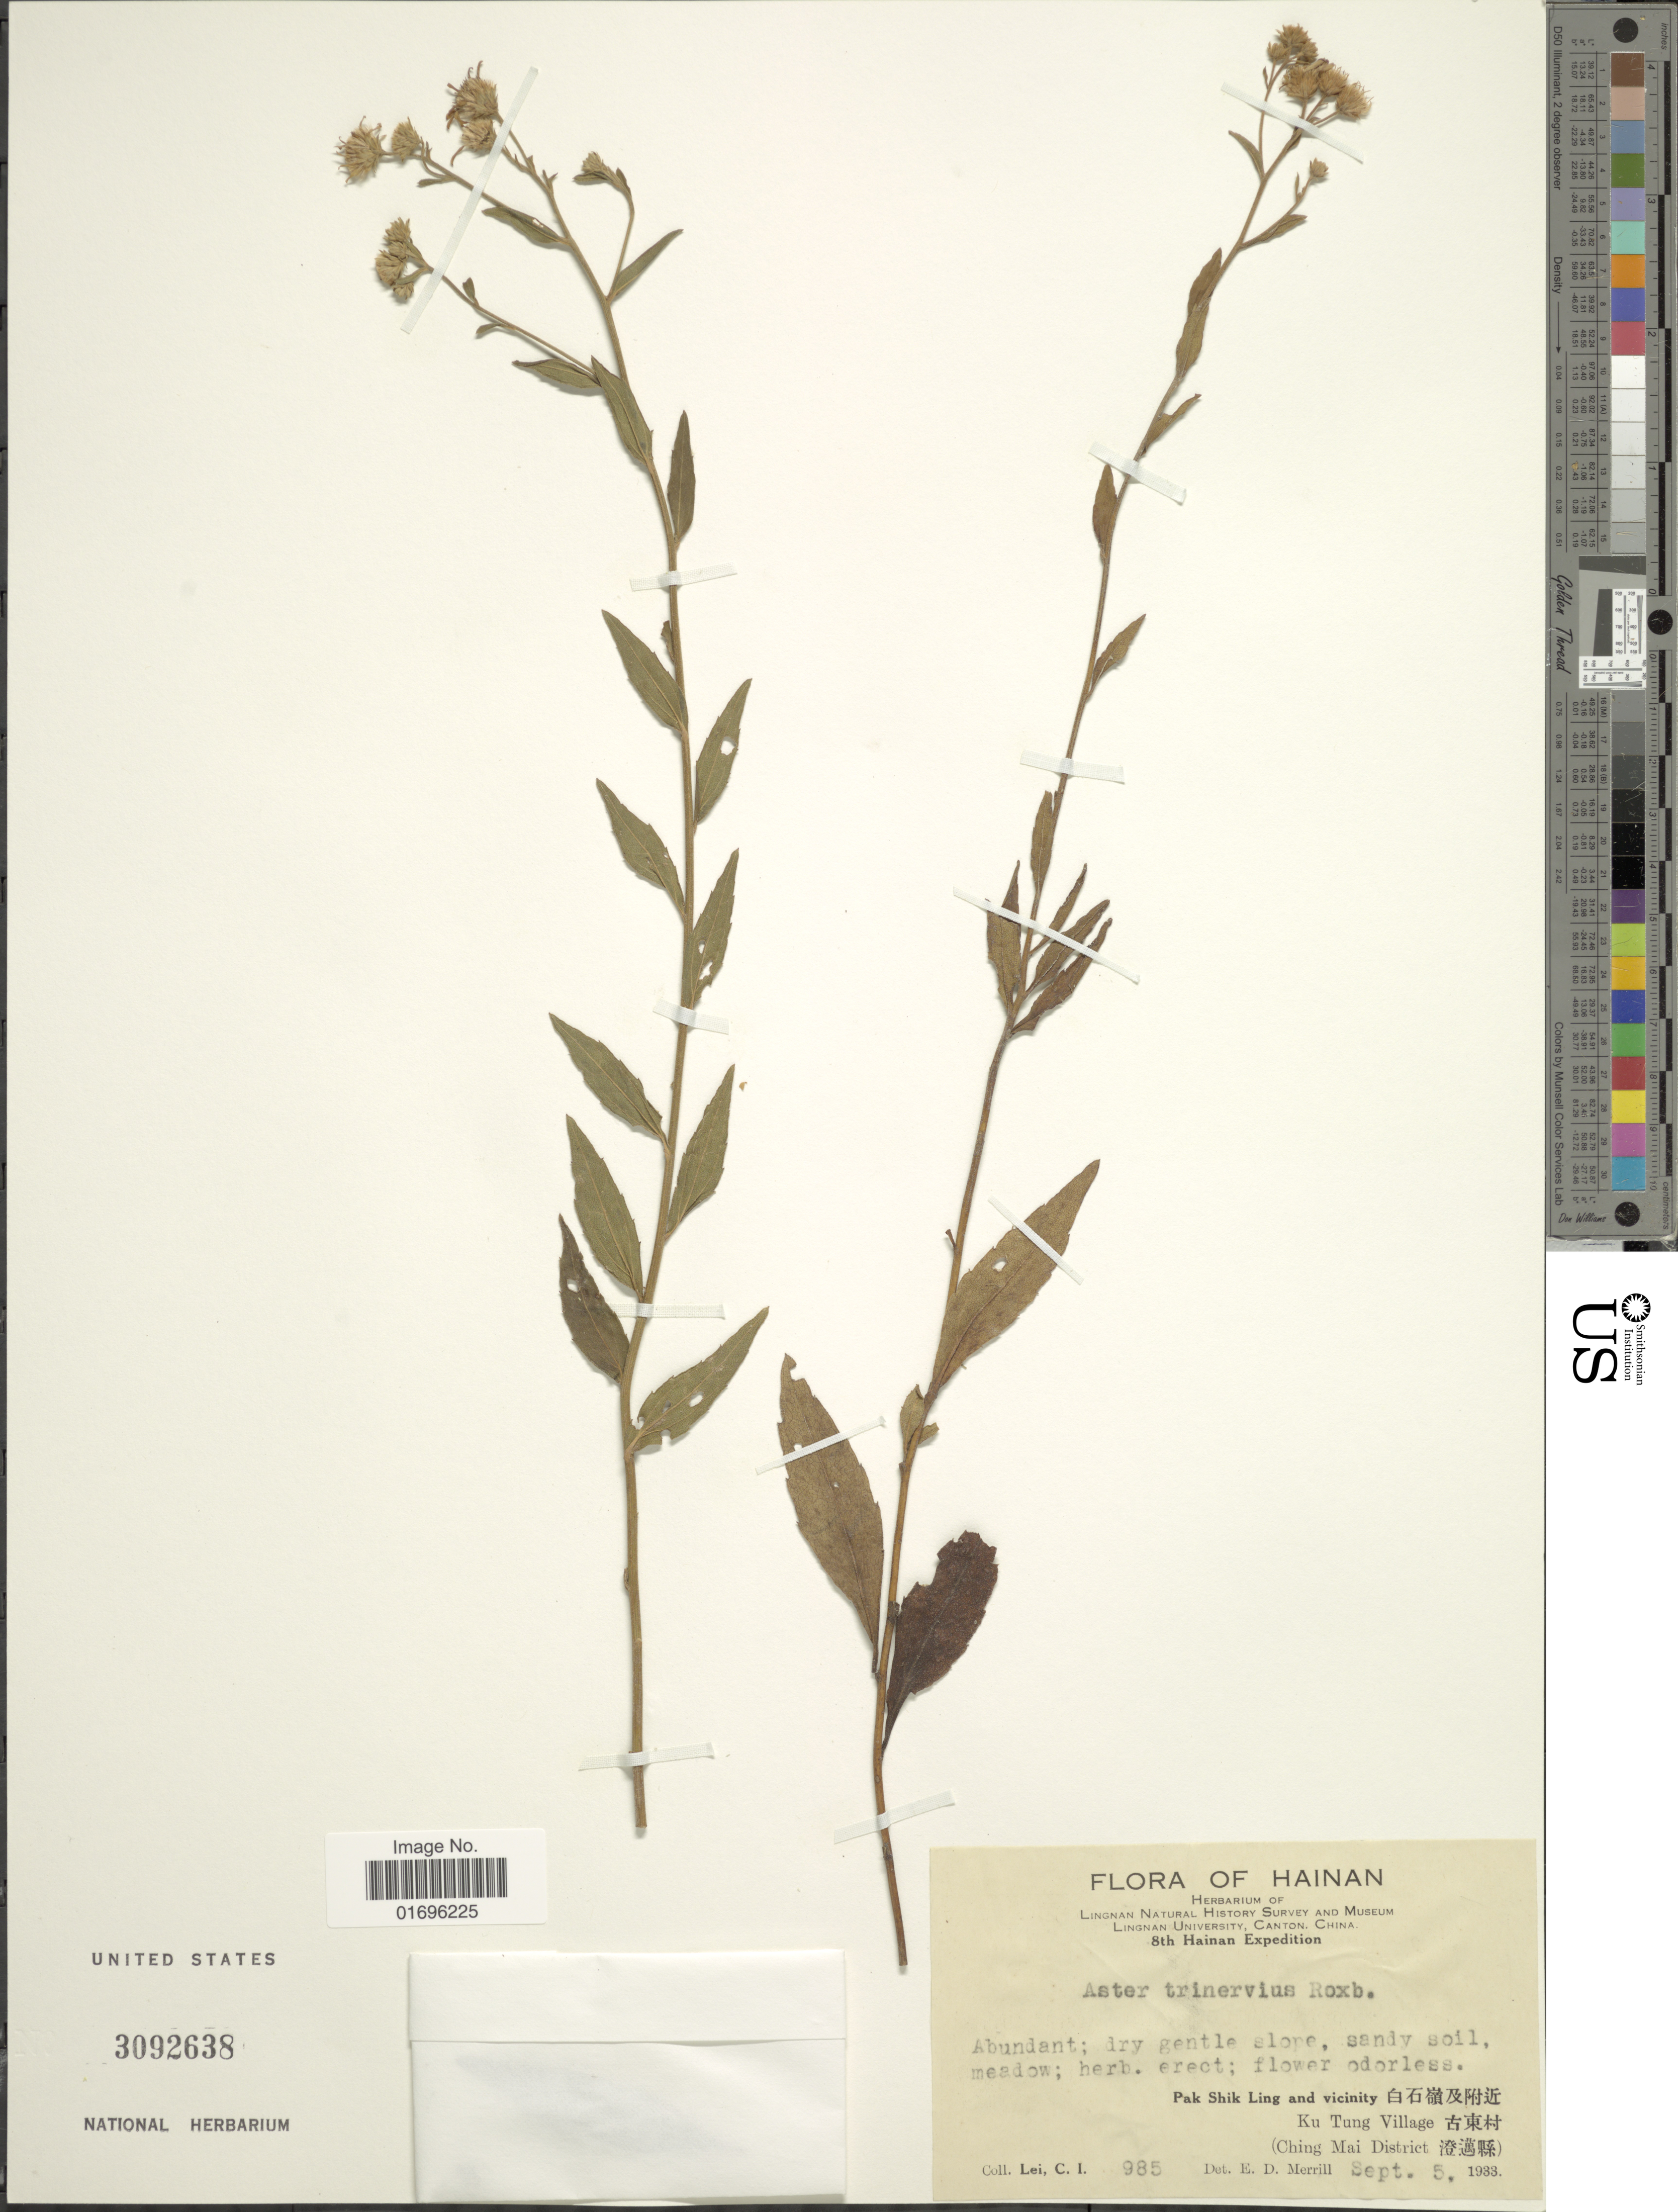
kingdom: Plantae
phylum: Tracheophyta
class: Magnoliopsida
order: Asterales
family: Asteraceae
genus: Aster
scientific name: Aster ageratoides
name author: Turcz.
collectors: C. I. Lei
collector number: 985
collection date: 1933-09-05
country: China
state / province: Hainan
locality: Pak Shik Ling and vicinity X. Ku Tung Village X. (Ching Mai District X)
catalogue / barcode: US 3092638